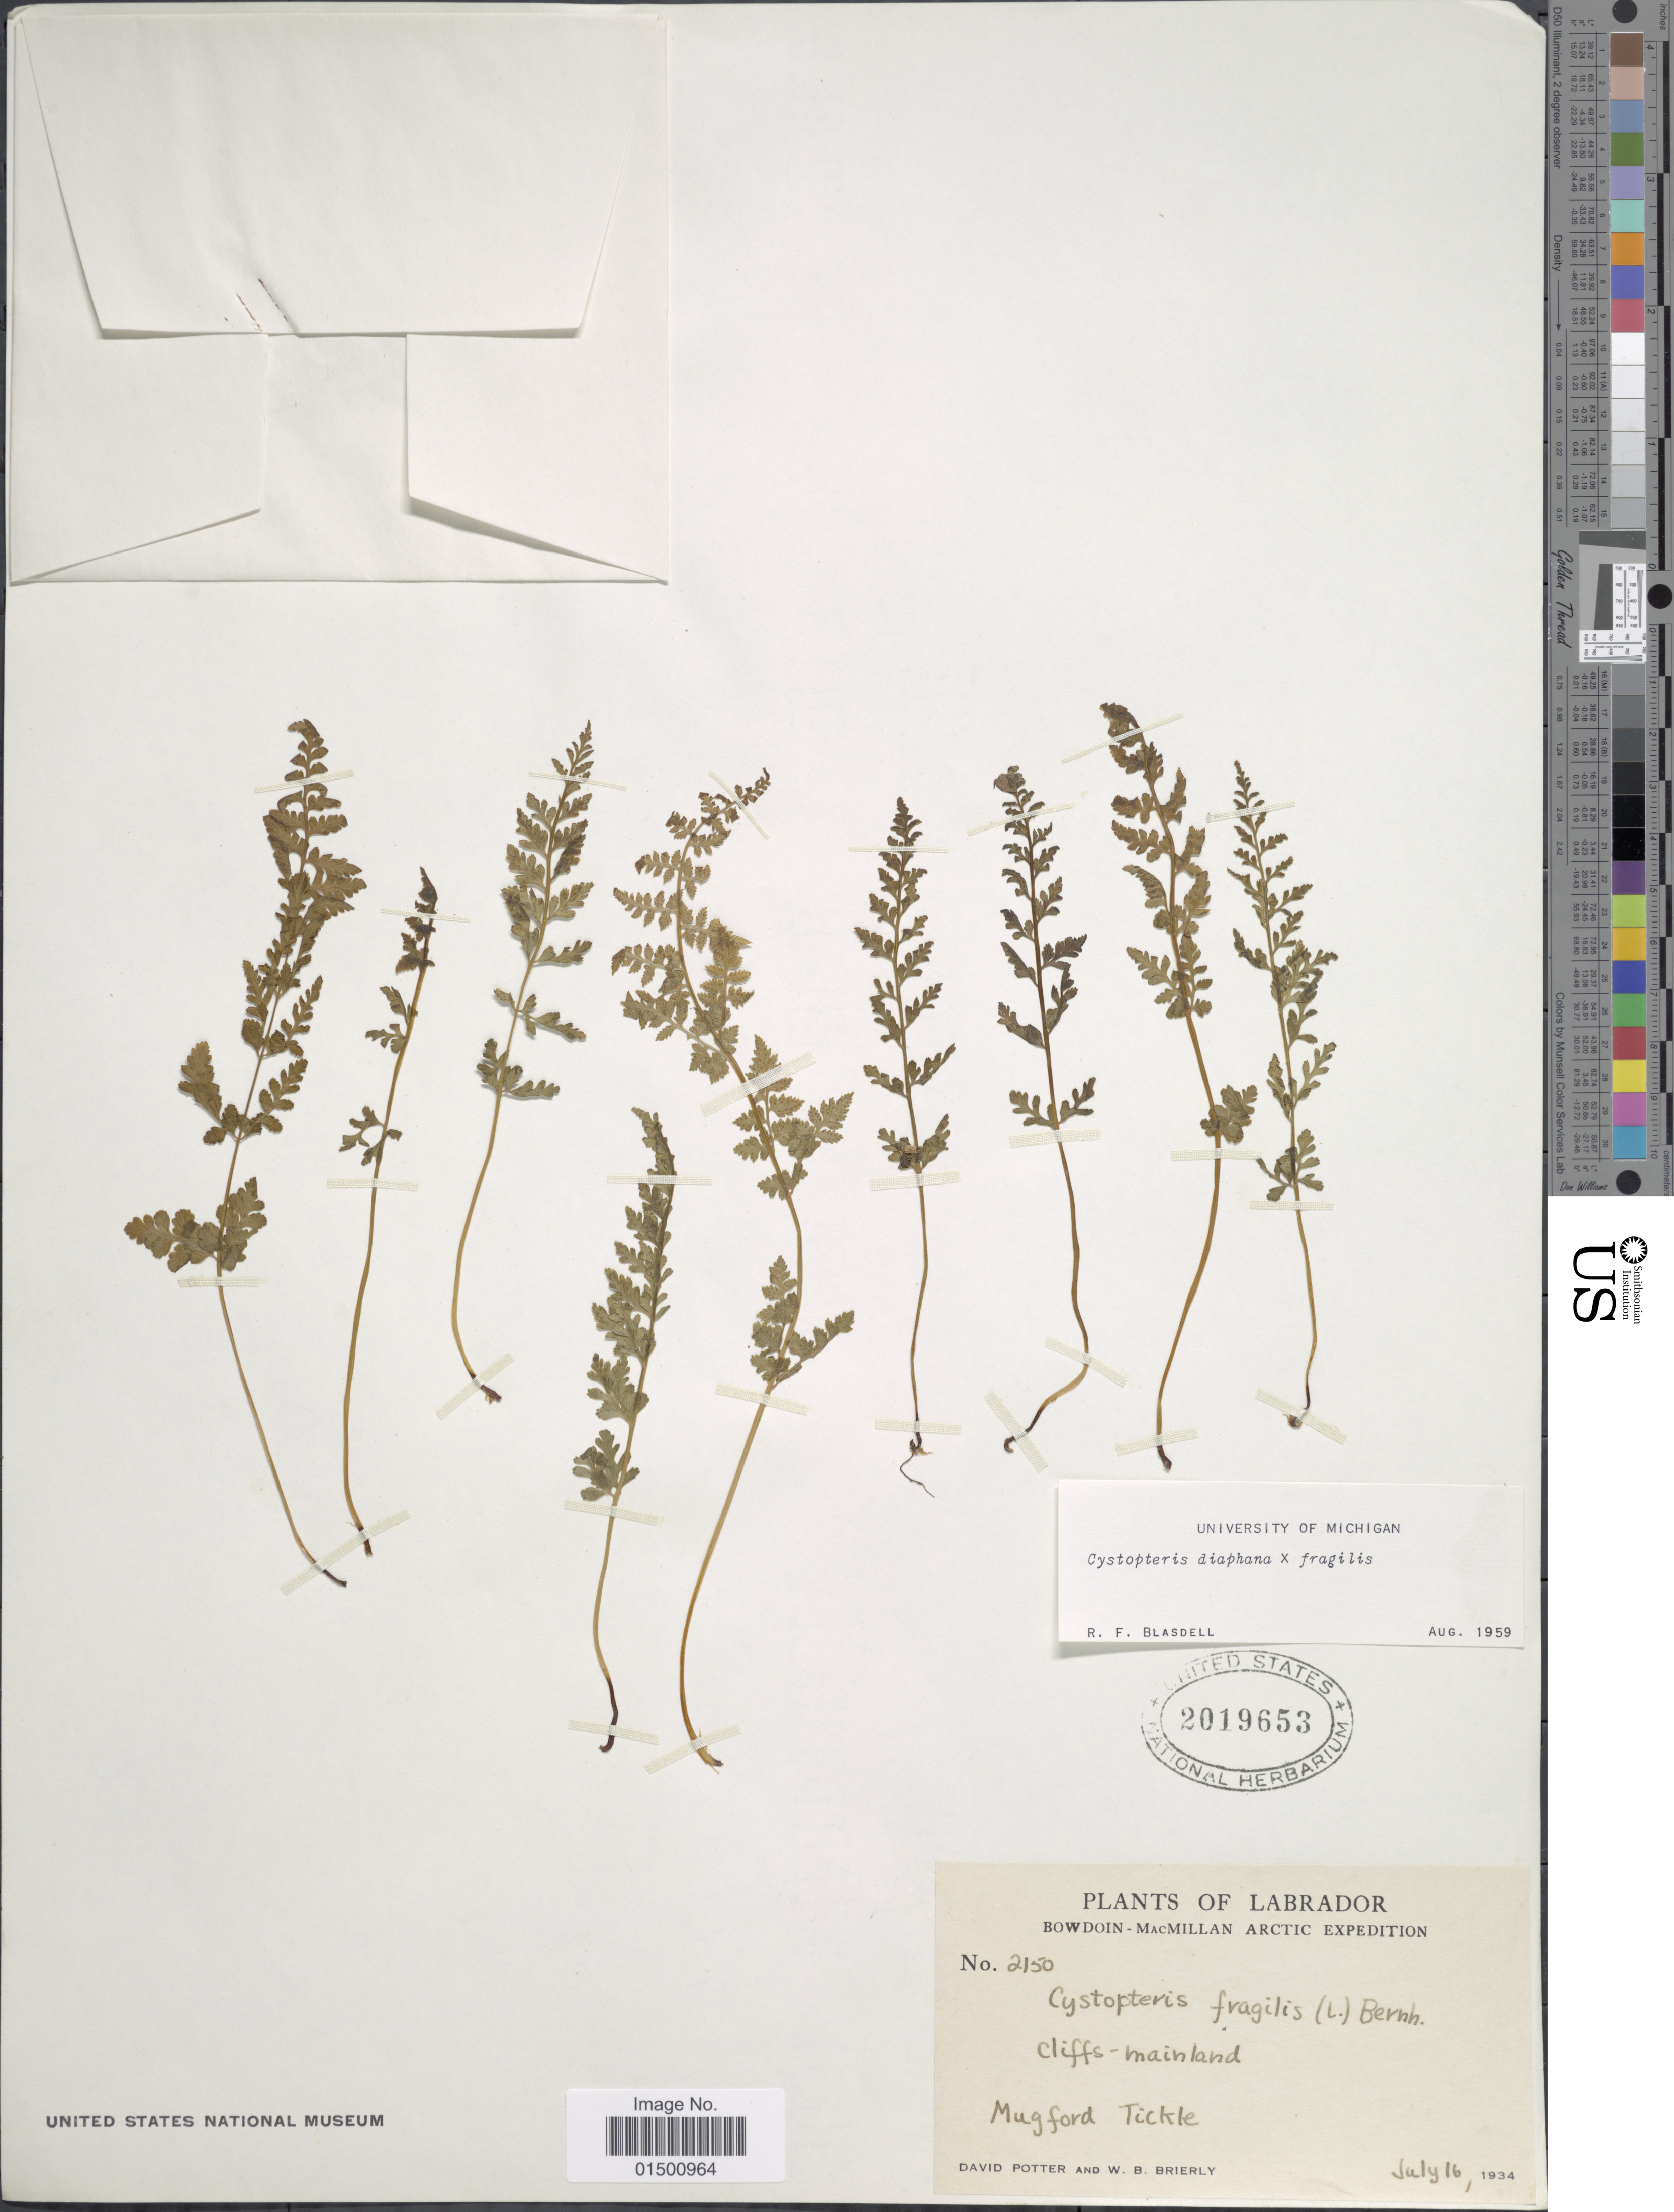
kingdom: Plantae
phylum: Tracheophyta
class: Polypodiopsida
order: Polypodiales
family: Cystopteridaceae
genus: Cystopteris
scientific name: Cystopteris diaphana x C. fragilis (L.) Bernh.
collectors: D. Potter & W. Brierly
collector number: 2150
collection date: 1934-07-16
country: Canada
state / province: Newfoundland and Labrador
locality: Labrador, Mugford Tickle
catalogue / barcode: US 2019653